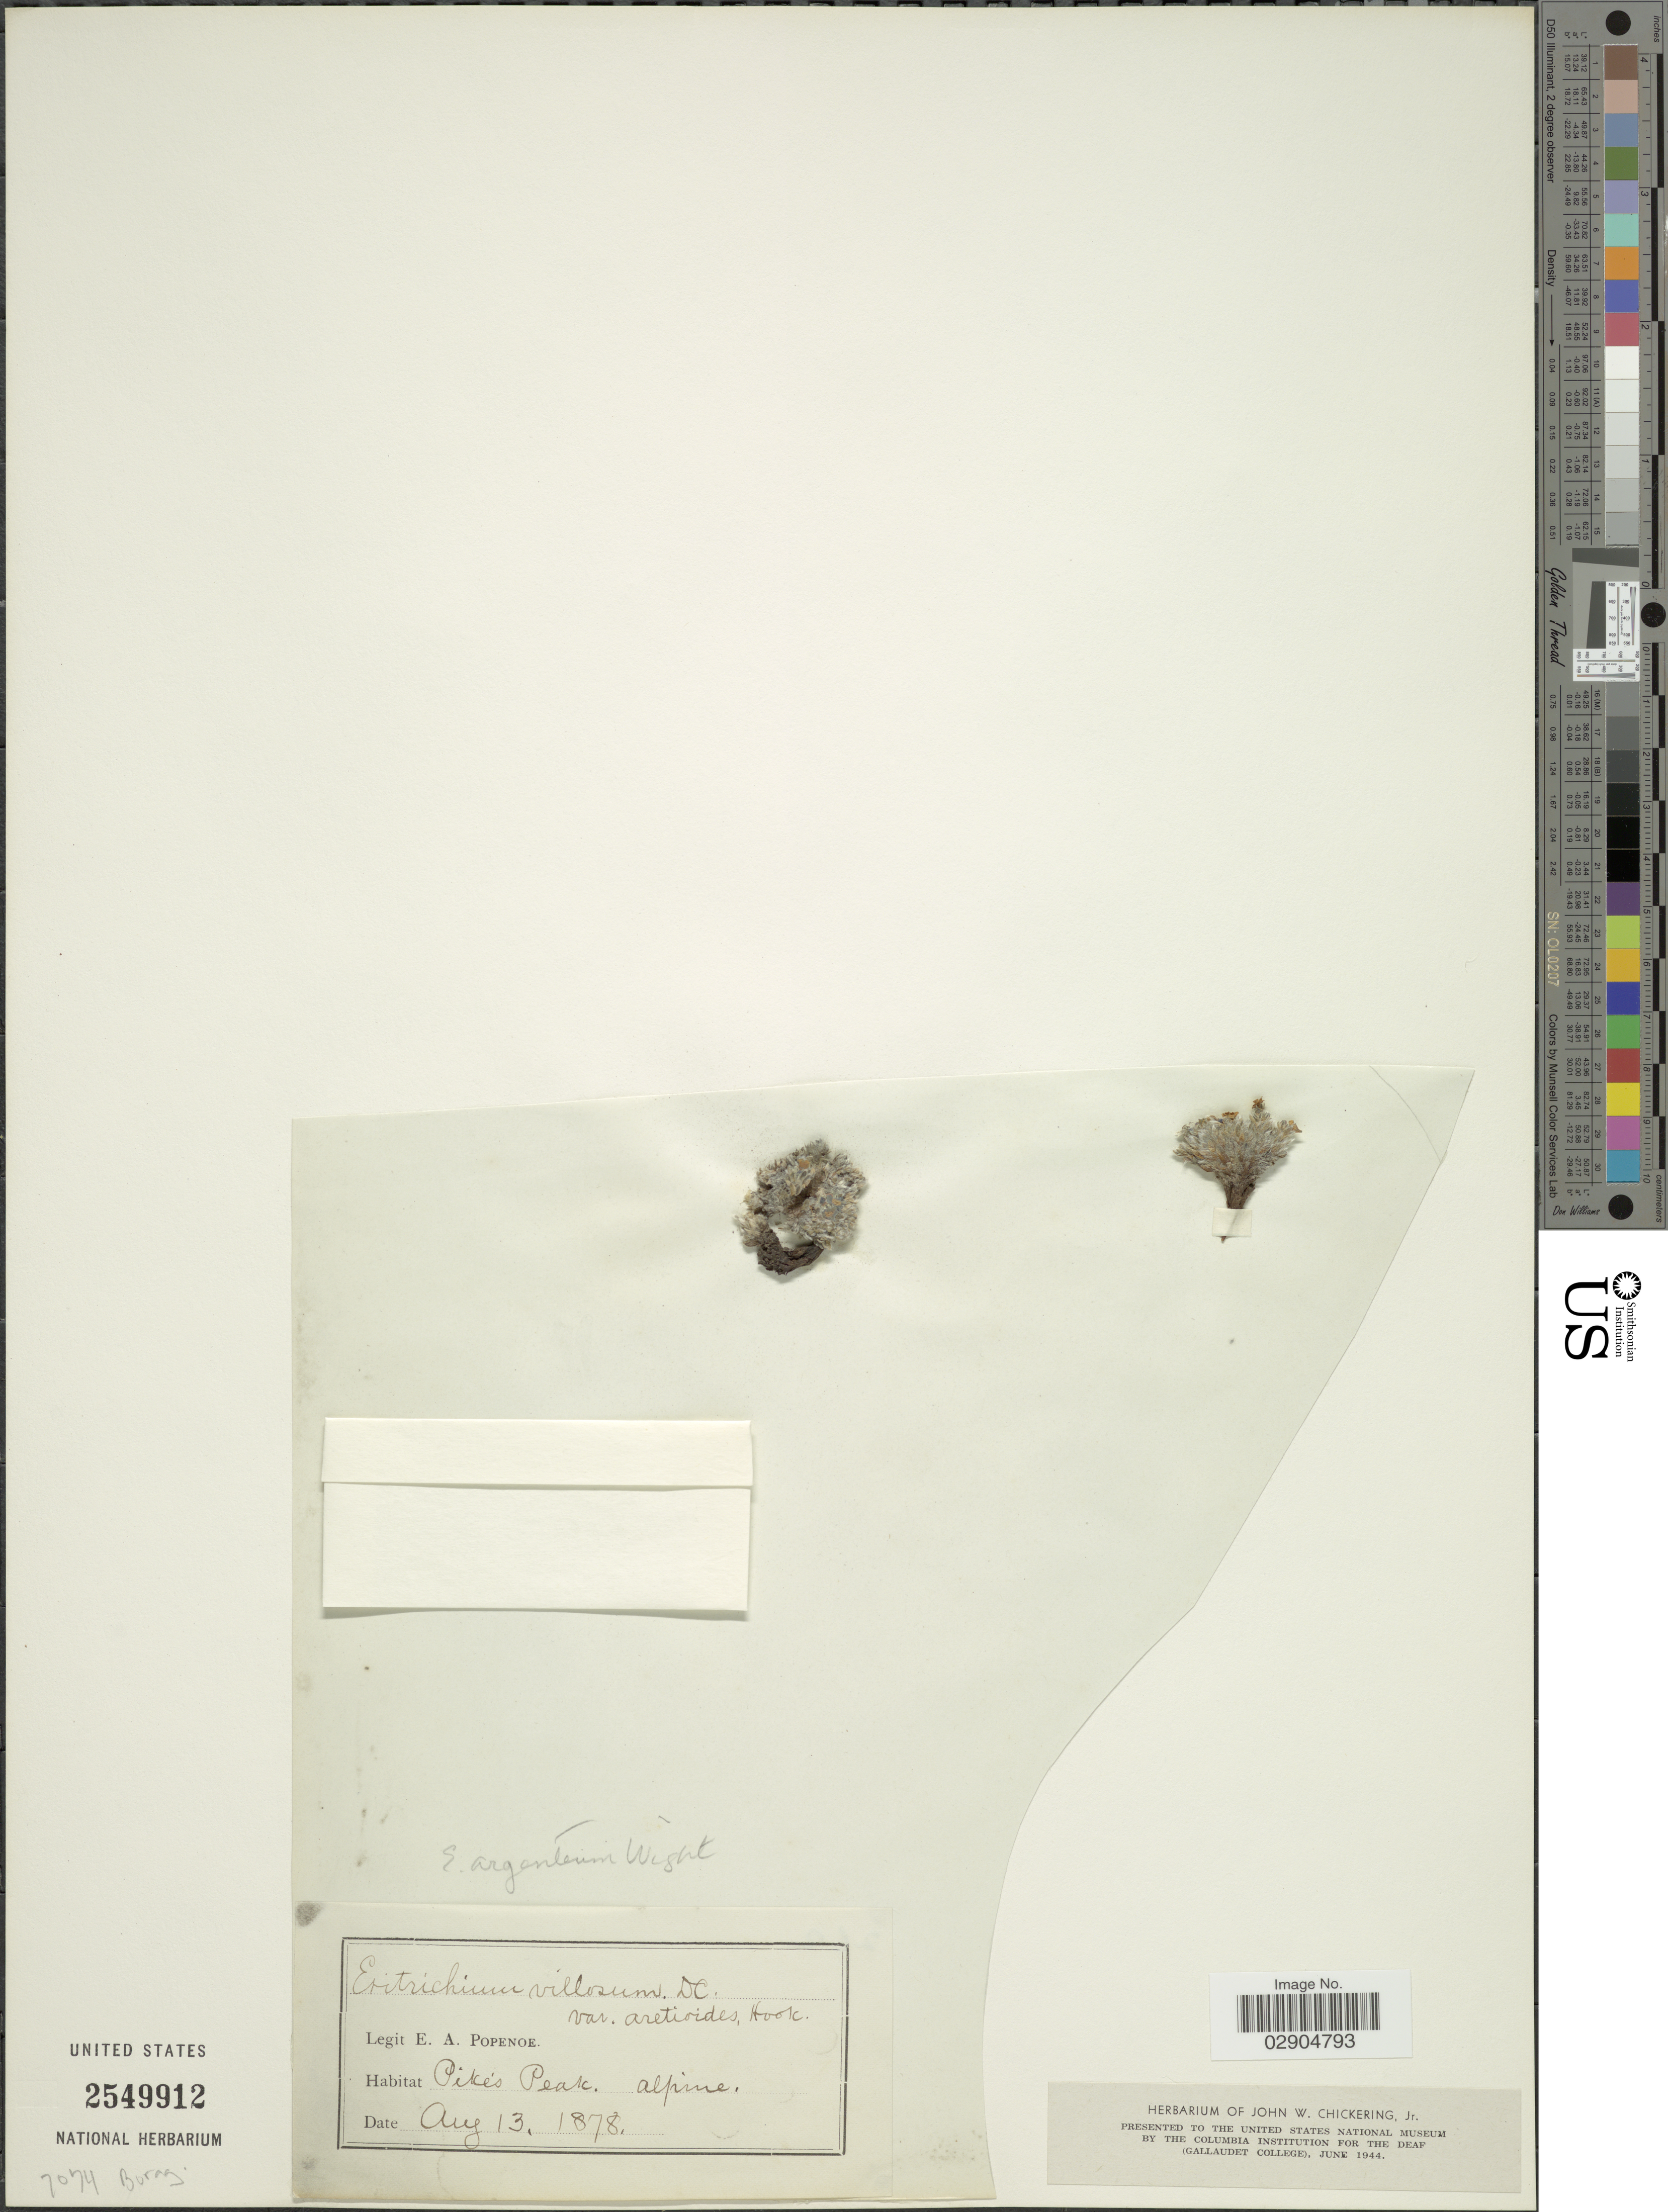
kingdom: Plantae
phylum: Tracheophyta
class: Magnoliopsida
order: Boraginales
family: Boraginaceae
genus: Eritrichium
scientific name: Eritrichium argenteum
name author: W. Wight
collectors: E. A. Popenoe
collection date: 1878-08-13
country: United States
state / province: Colorado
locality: Pike's Peak, alpine.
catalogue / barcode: US 2549912